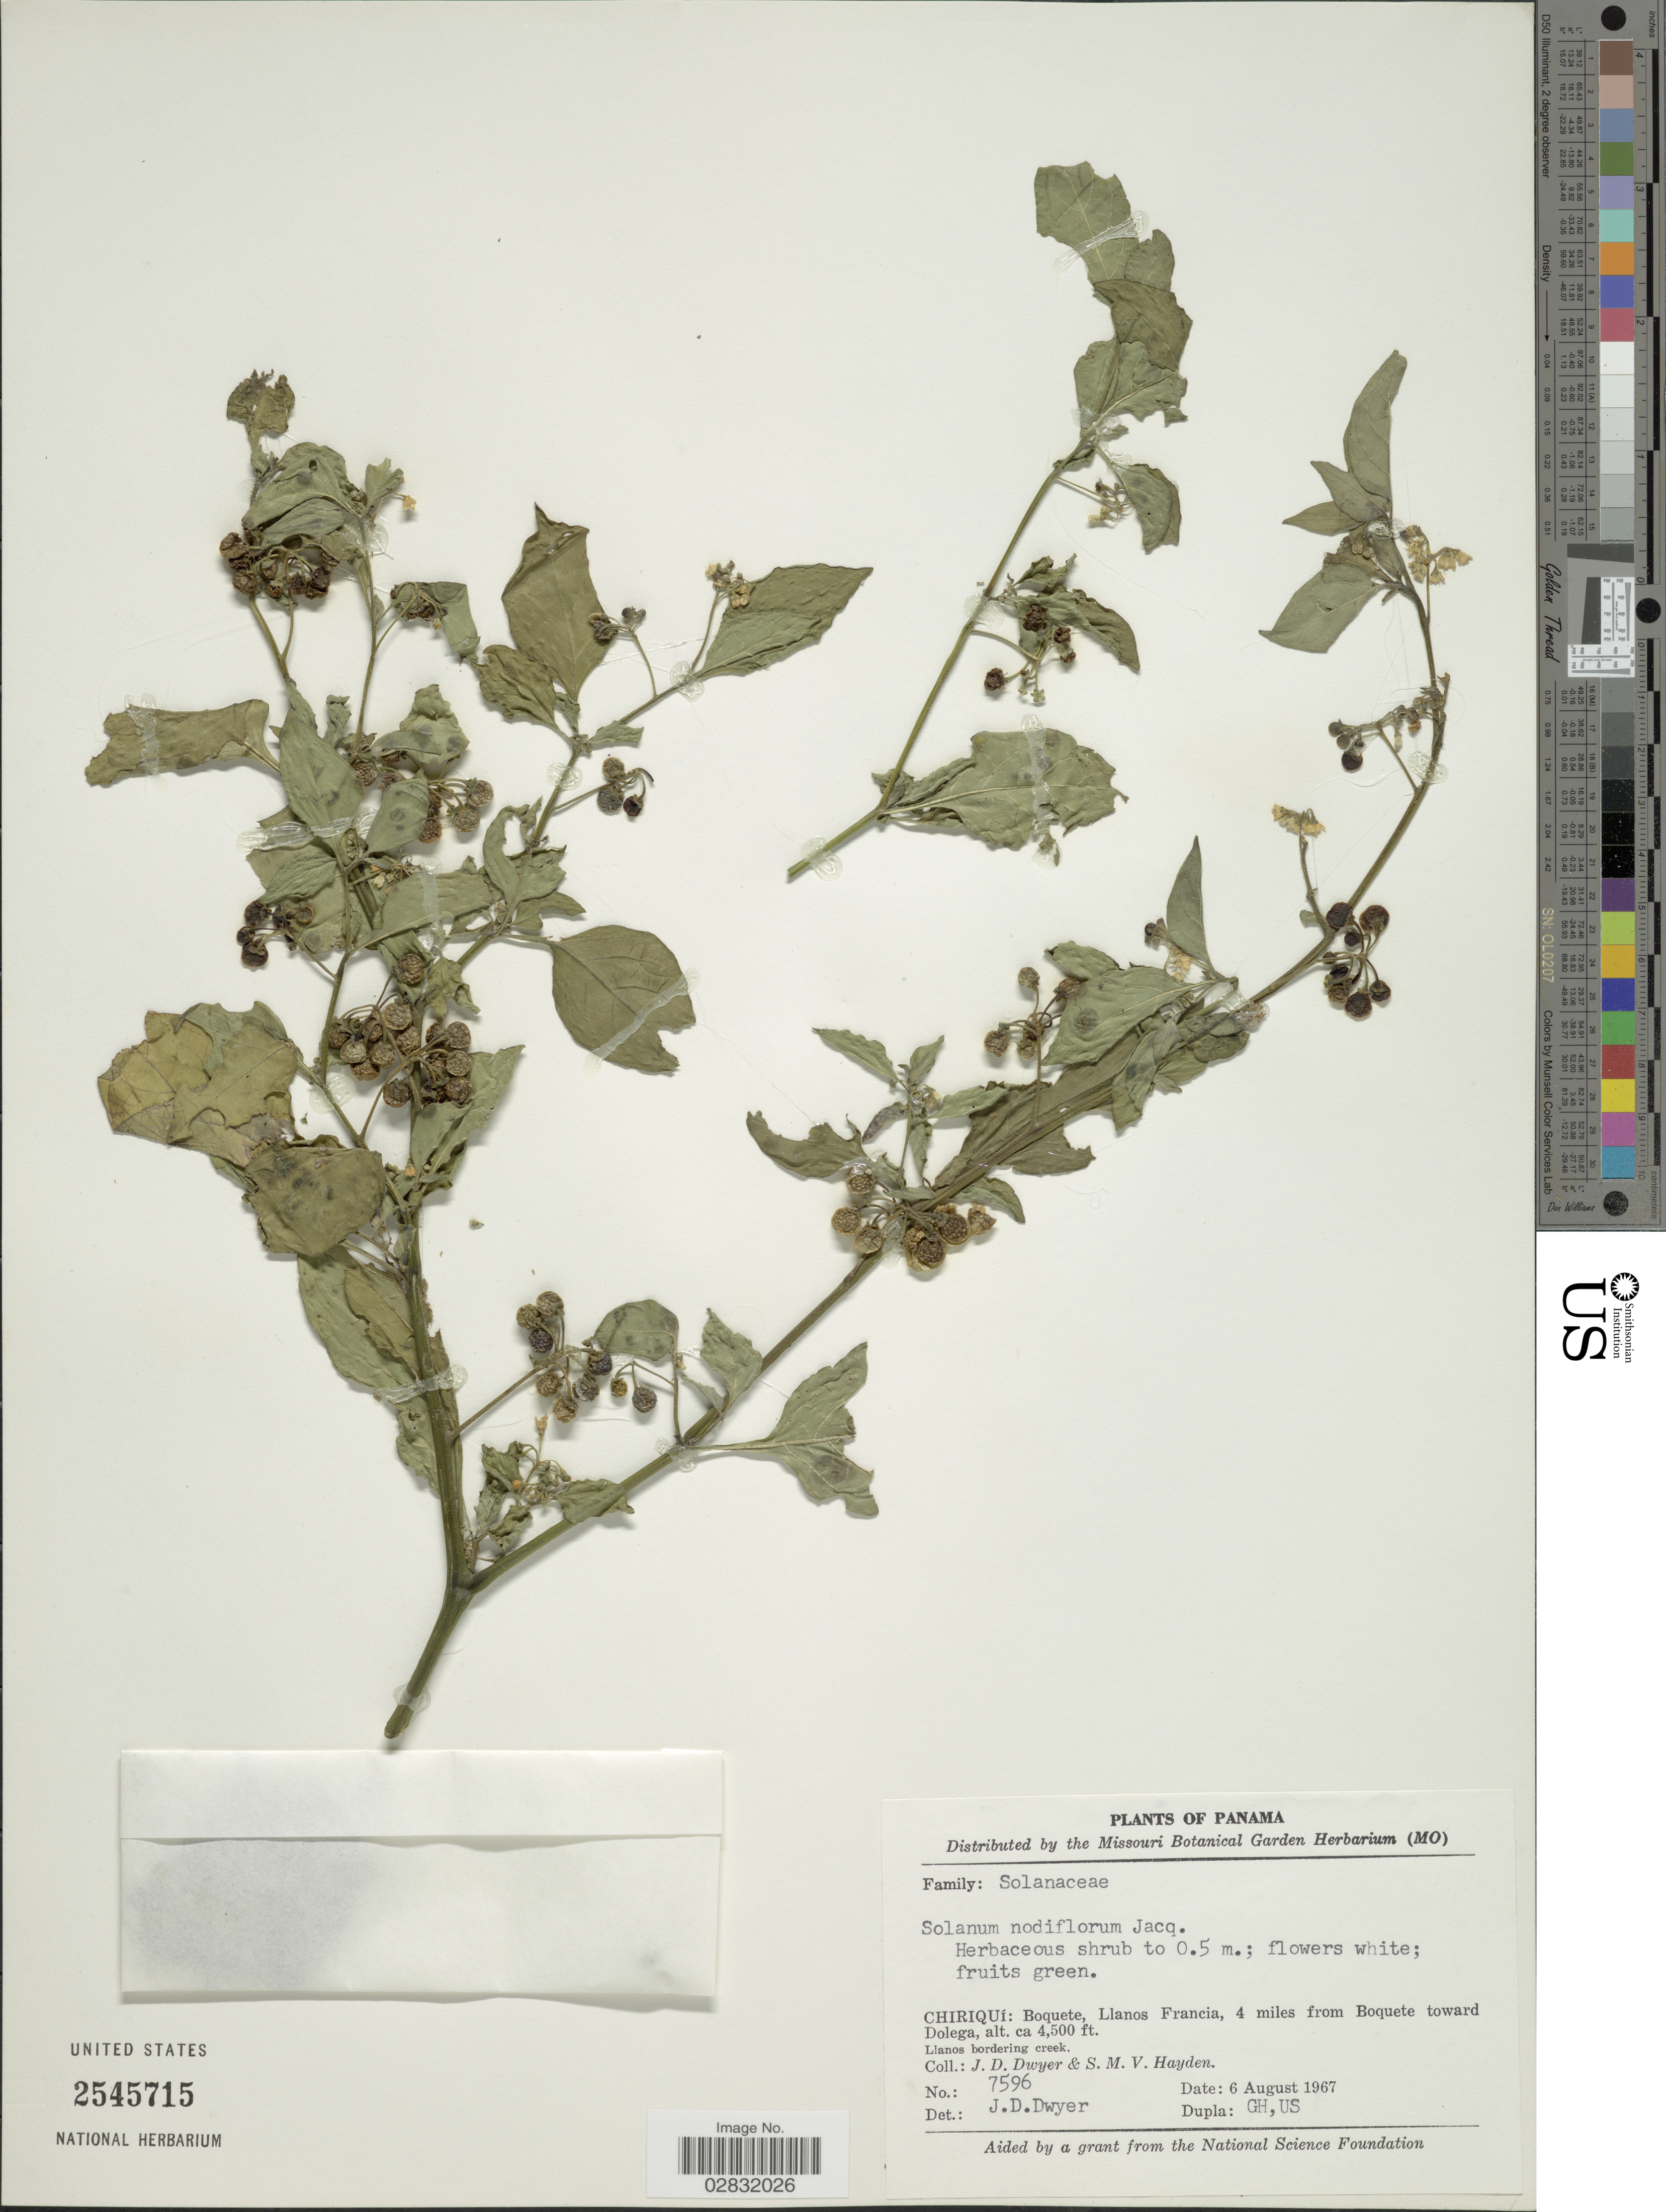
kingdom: Plantae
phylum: Tracheophyta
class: Magnoliopsida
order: Solanales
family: Solanaceae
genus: Solanum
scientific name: Solanum nigrum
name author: L.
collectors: J. D. Dwyer & S. M. Hayden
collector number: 7596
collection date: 1967-08-06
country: Panama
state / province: Chiriqui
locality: Boquete, Llanos Francia, 4 miles from Boquete toward Dolega.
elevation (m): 1372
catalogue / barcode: US 2545715